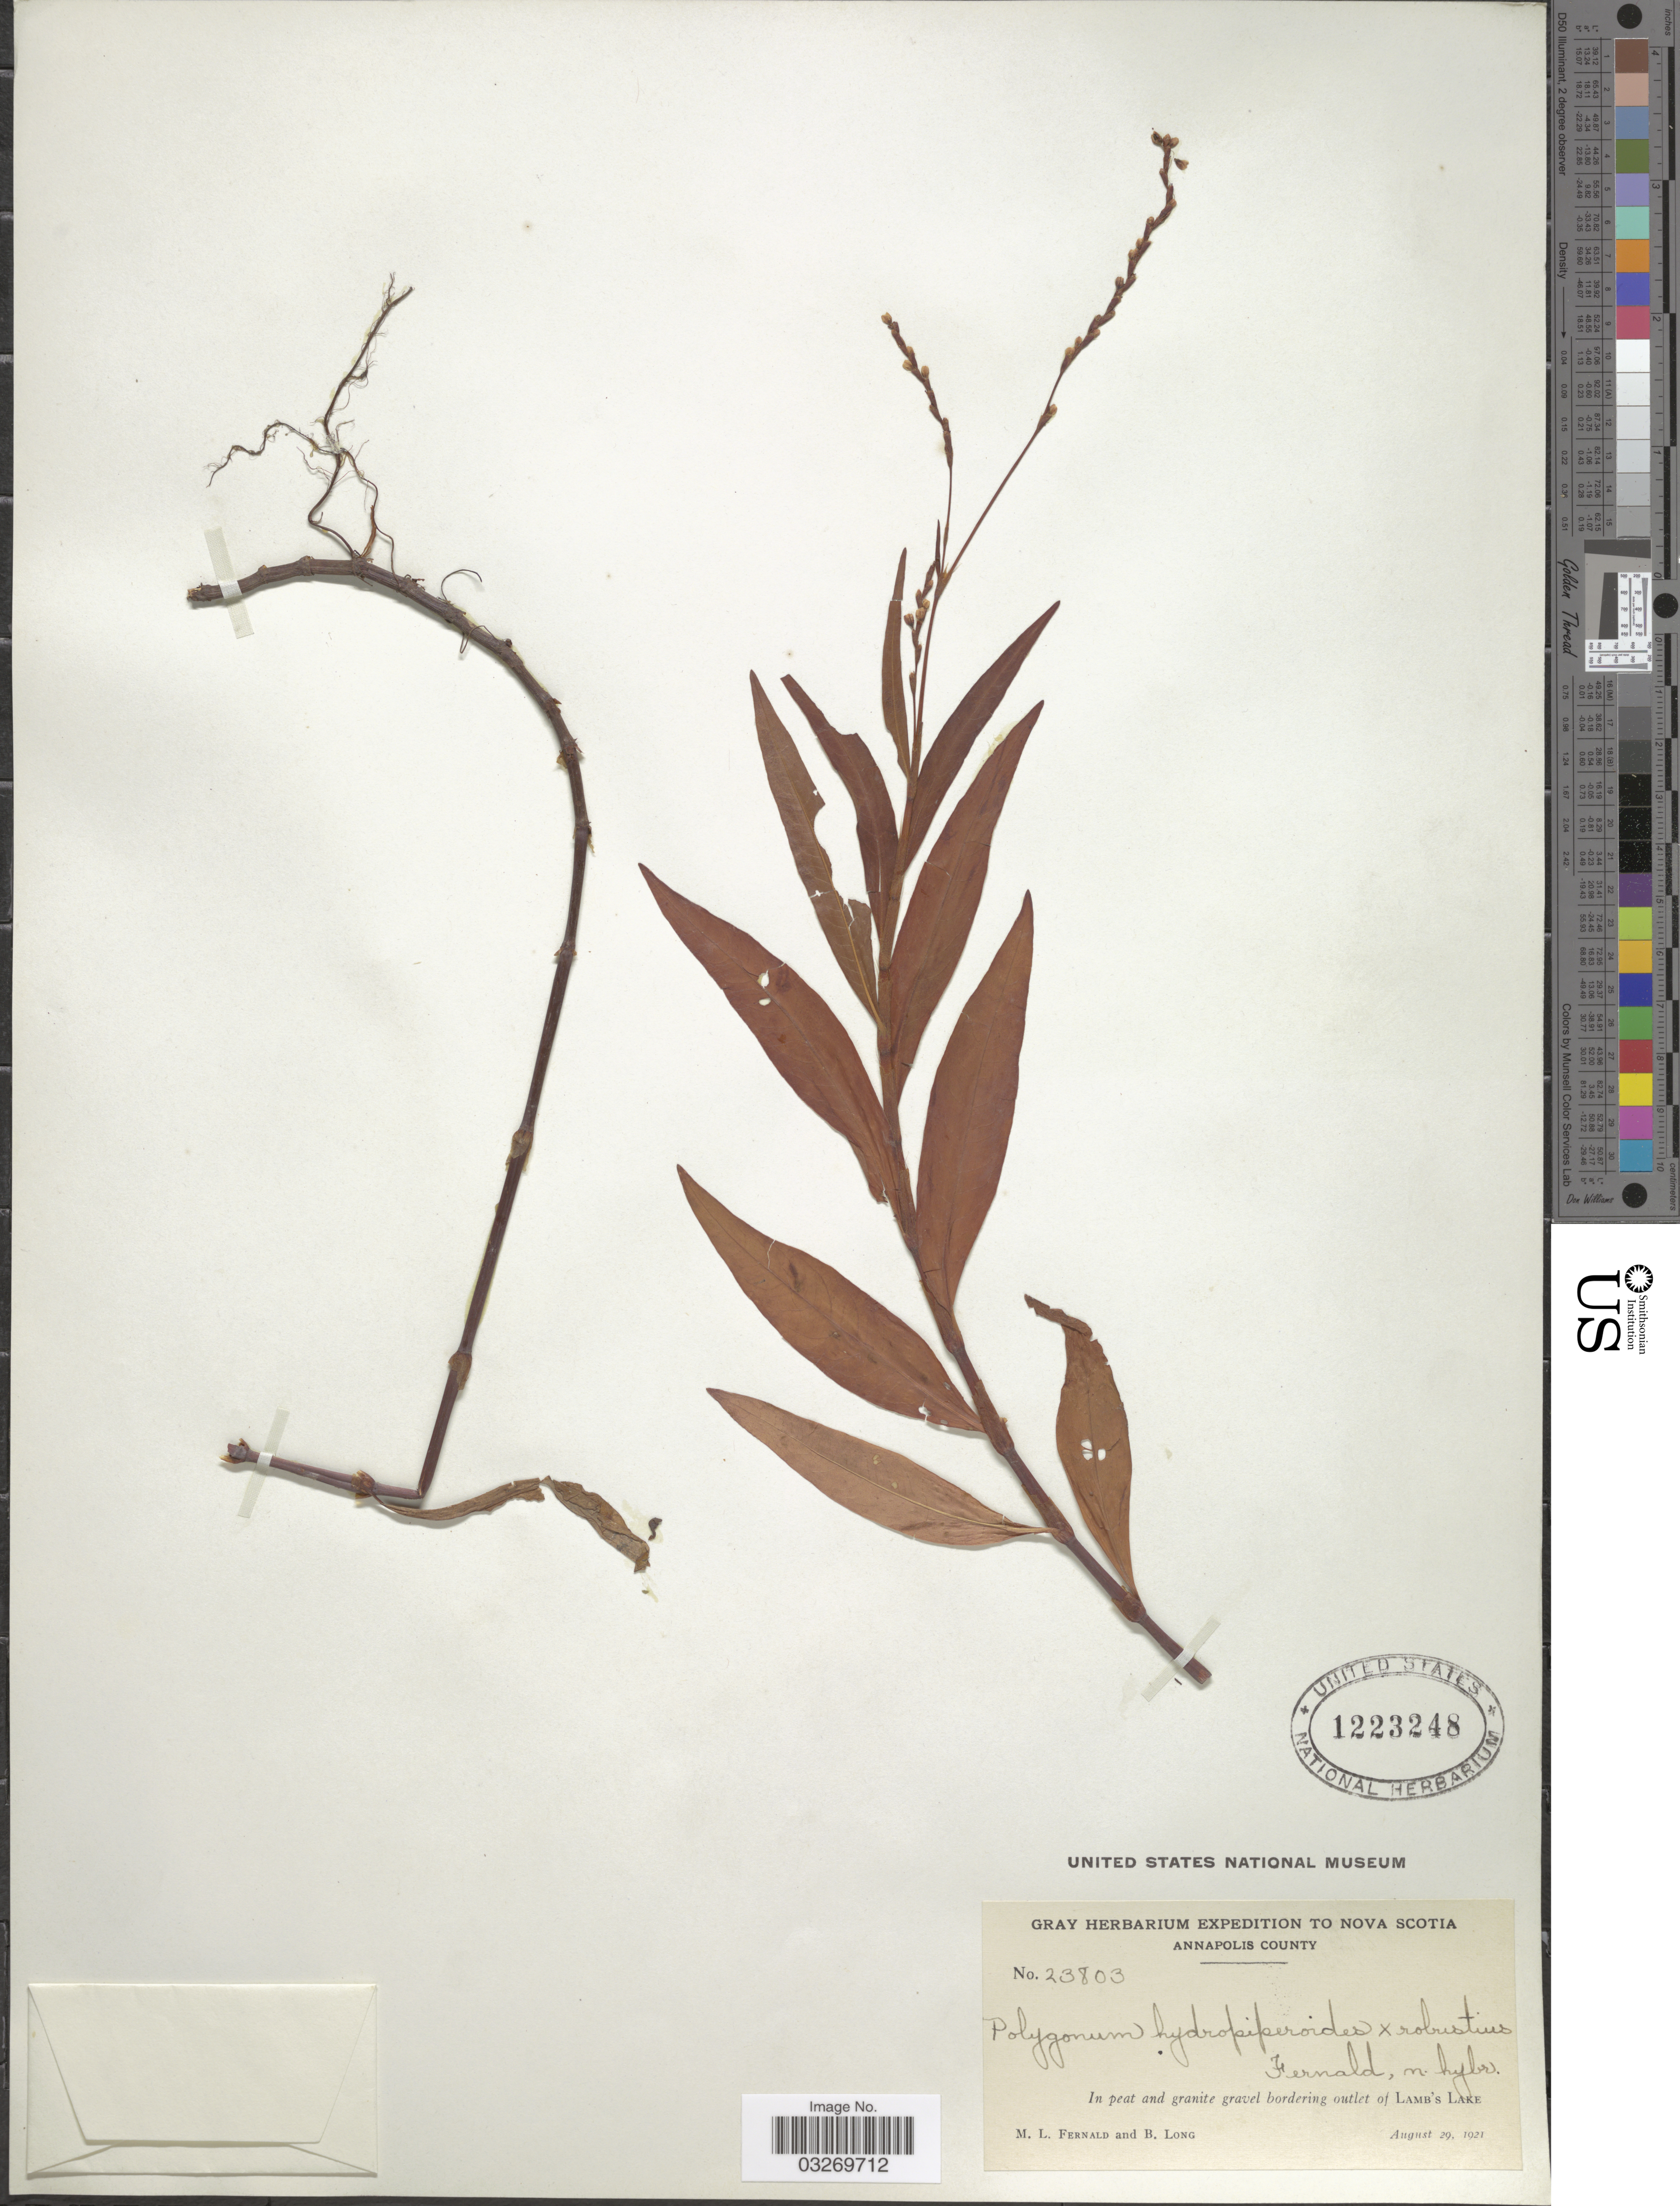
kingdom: Plantae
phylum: Tracheophyta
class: Magnoliopsida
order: Caryophyllales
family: Polygonaceae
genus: Polygonum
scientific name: Polygonum hydropiperoides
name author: Michx.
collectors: M. L. Fernald & B. Long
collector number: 23803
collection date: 1921-08-29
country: Canada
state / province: Nova Scotia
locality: Annapolis County. Fernald, n. hybr. In peat and granite gravel bordering outlet of Lamb's Lake.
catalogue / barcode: US 1223248